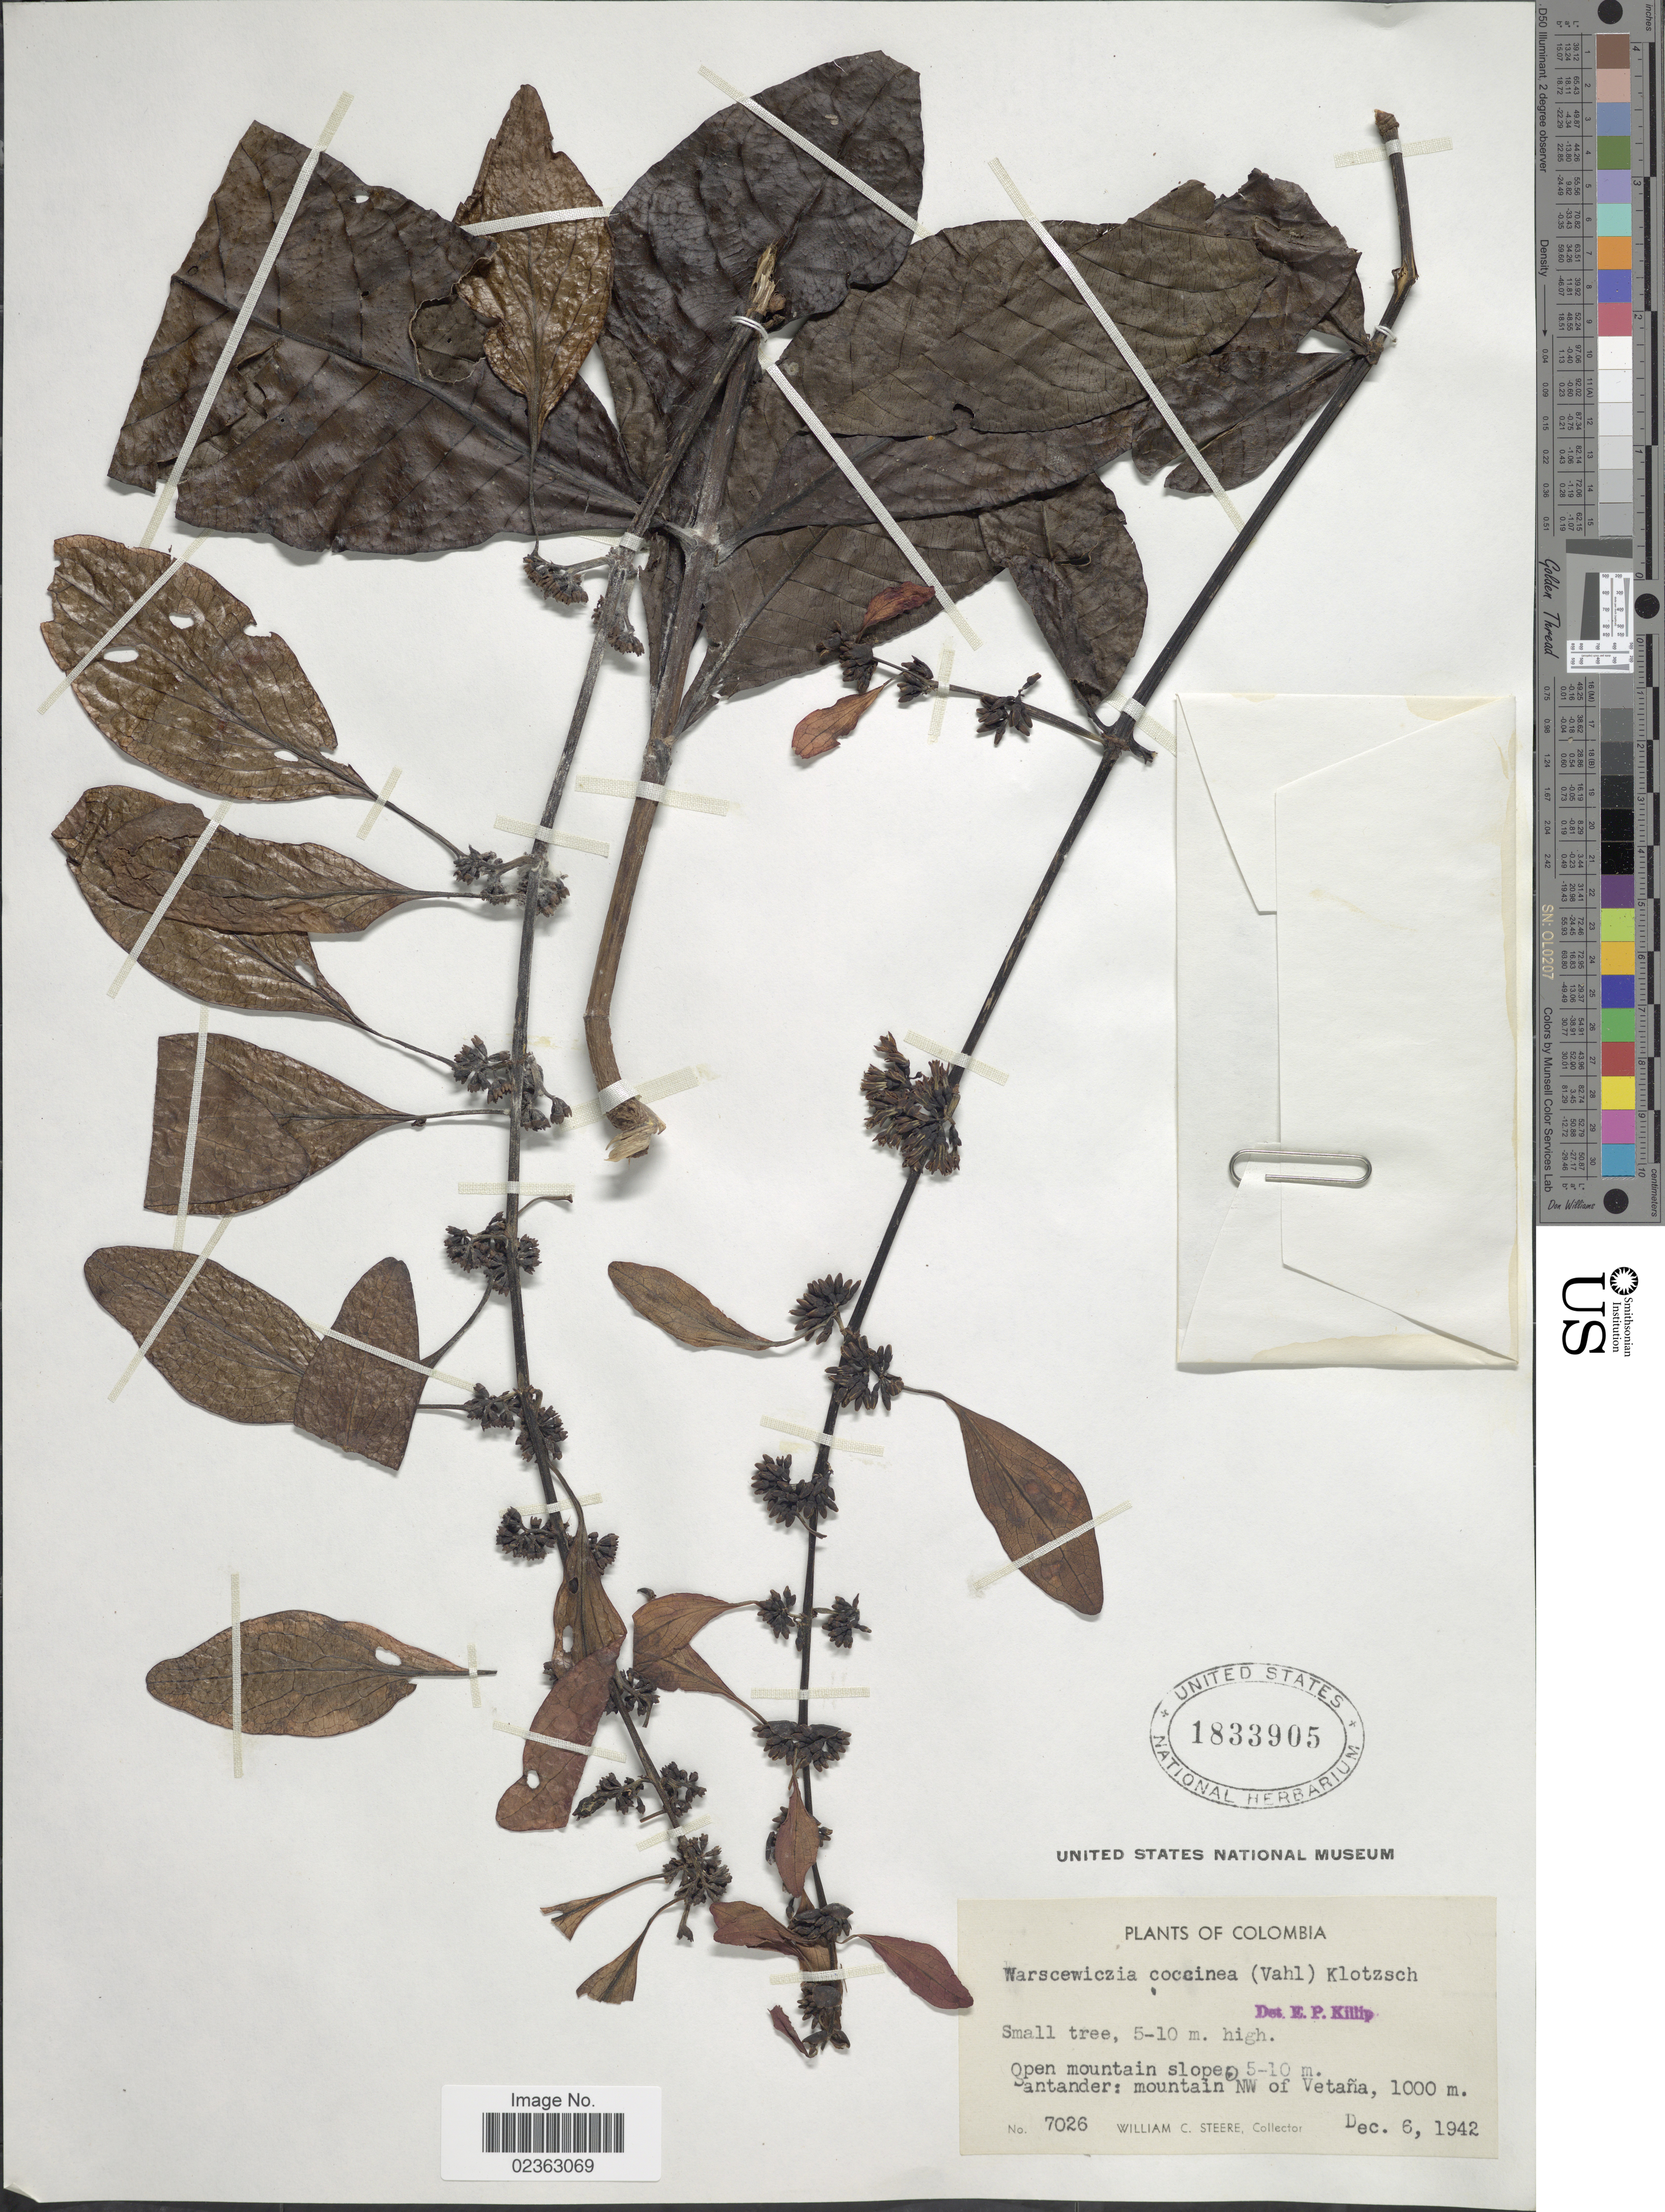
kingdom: Plantae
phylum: Tracheophyta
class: Magnoliopsida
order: Gentianales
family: Rubiaceae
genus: Warszewiczia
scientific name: Warszewiczia coccinea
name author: (Vahl) Klotzsch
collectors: W. C. Steere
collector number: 7026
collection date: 1942-12-06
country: Colombia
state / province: Santander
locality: Open mountain slope, mountain NW of Vetana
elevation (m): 1000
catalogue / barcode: US 1833905